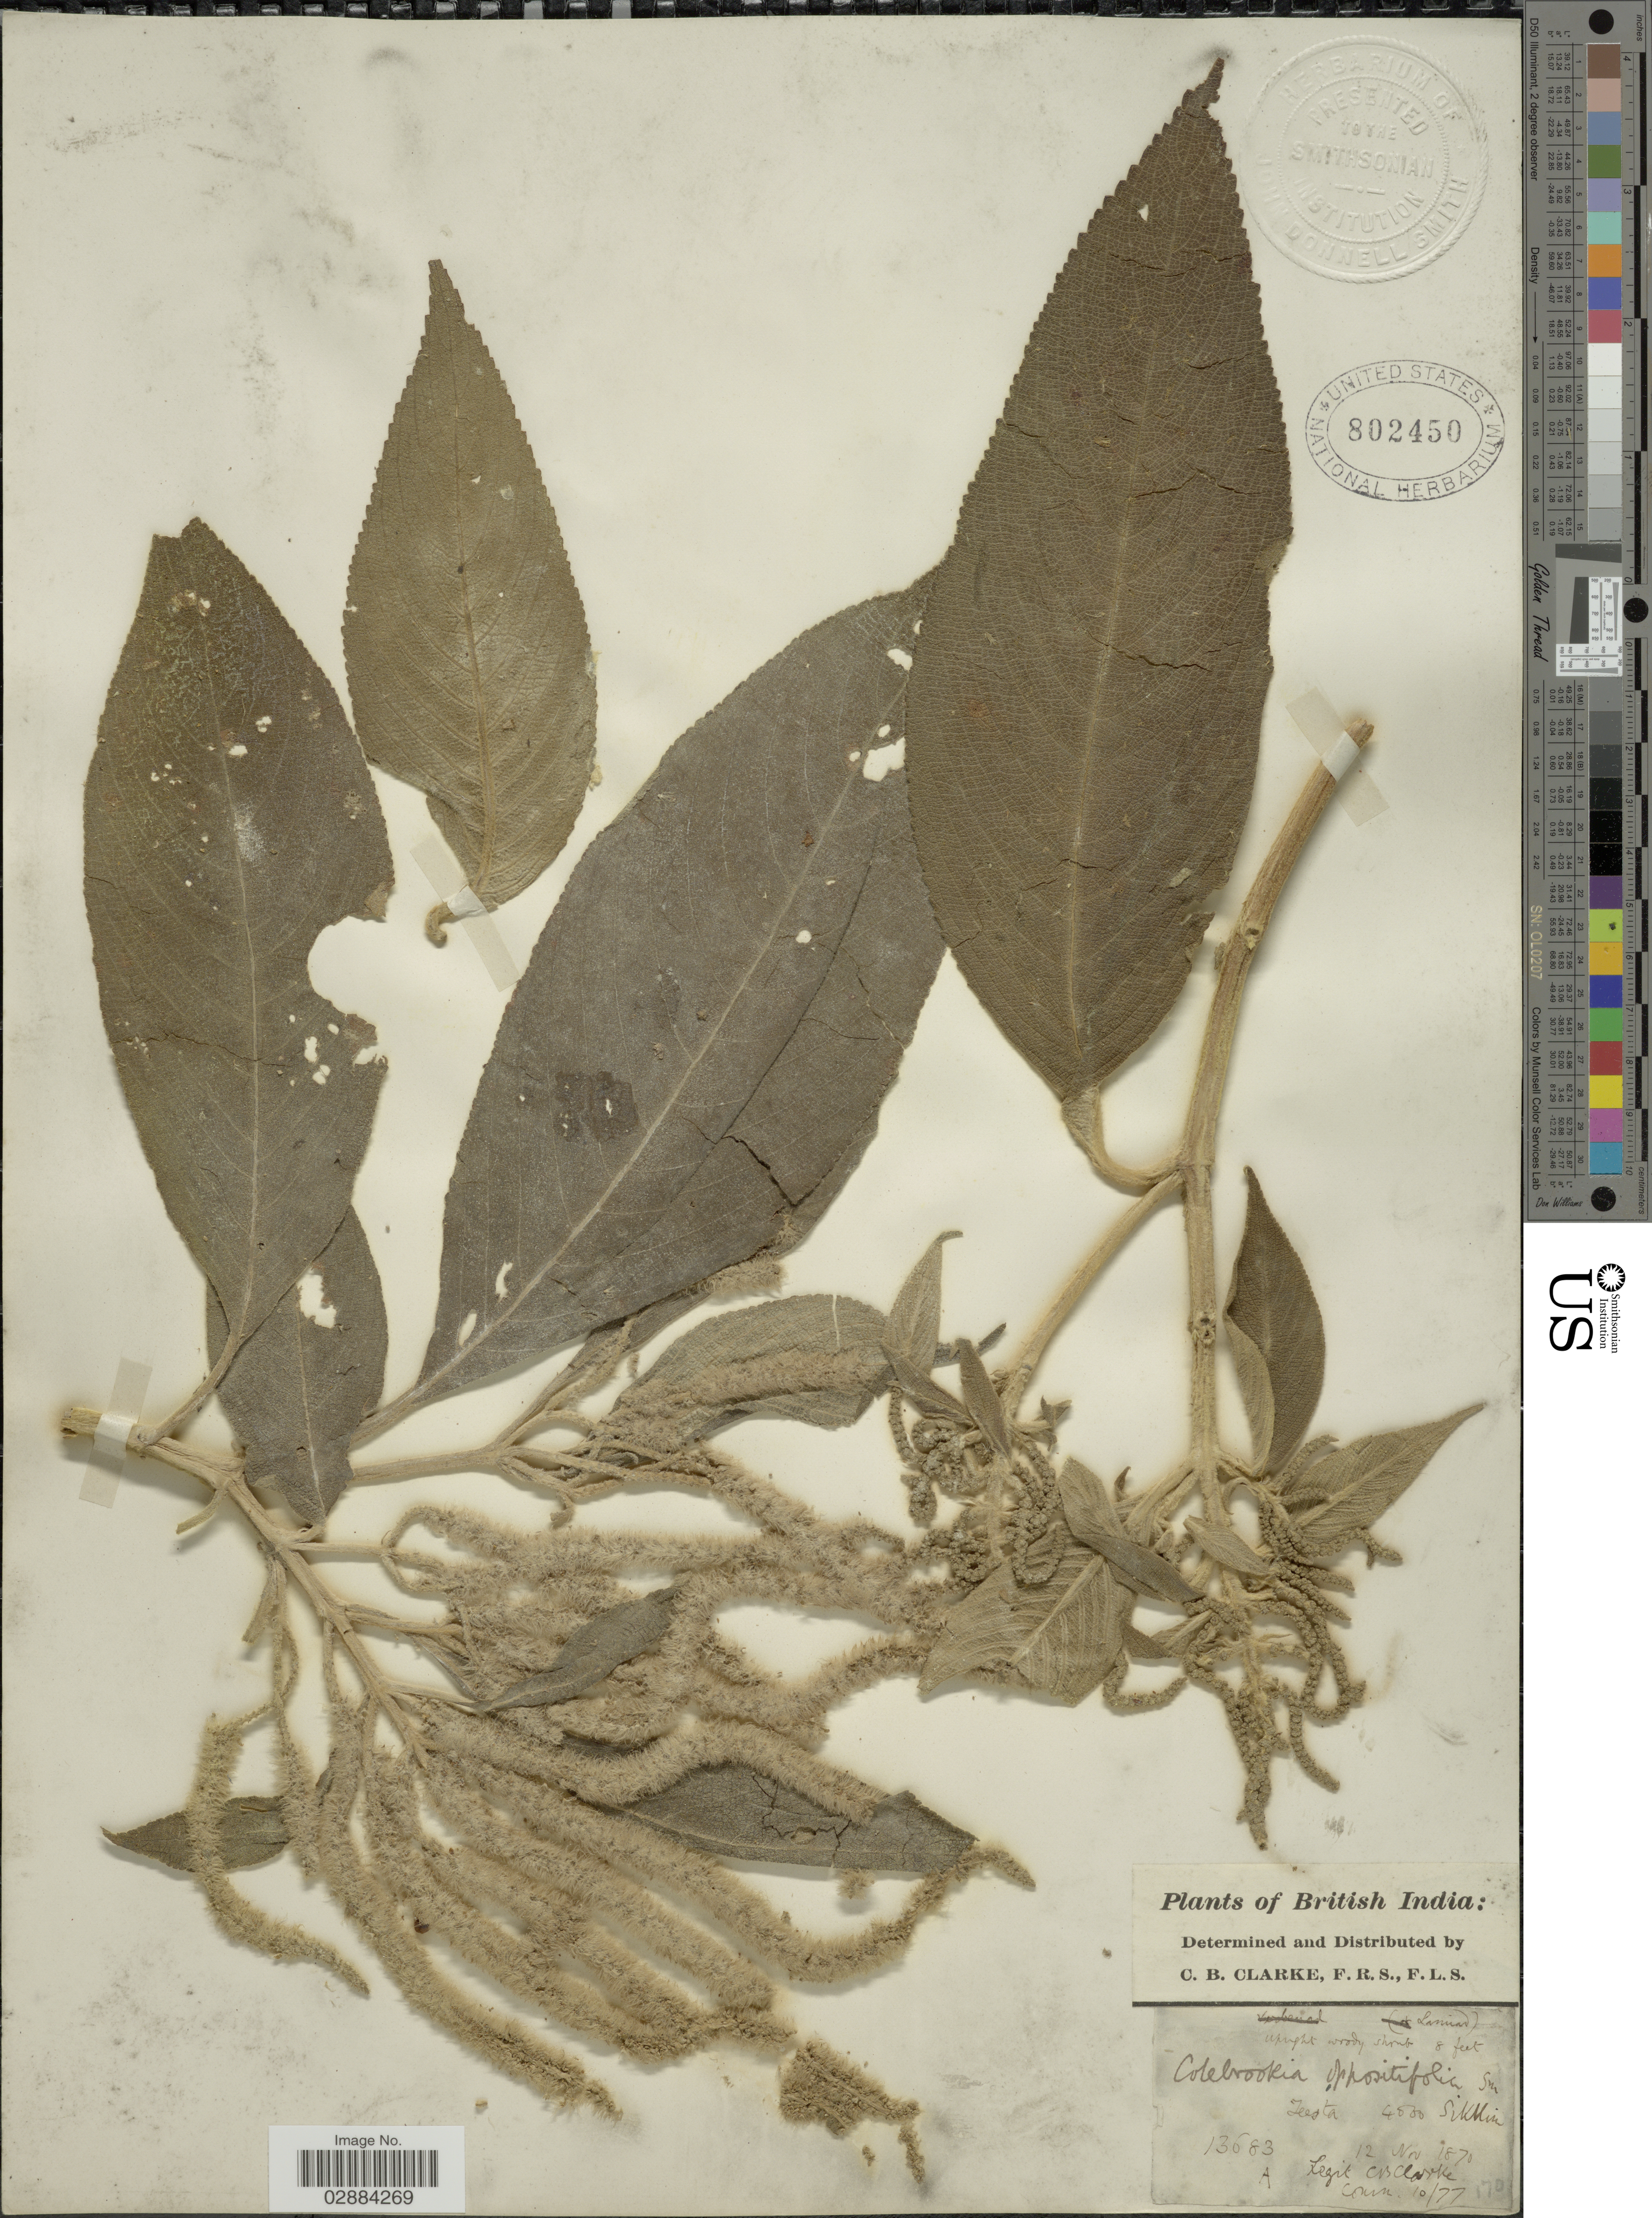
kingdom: Plantae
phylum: Tracheophyta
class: Magnoliopsida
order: Lamiales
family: Lamiaceae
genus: Colebrookea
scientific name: Colebrookea oppositifolia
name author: Small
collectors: C. B. Clarke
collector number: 13683A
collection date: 1870-11-12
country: India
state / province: Sikkim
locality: Teesta. British India.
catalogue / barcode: US 802450